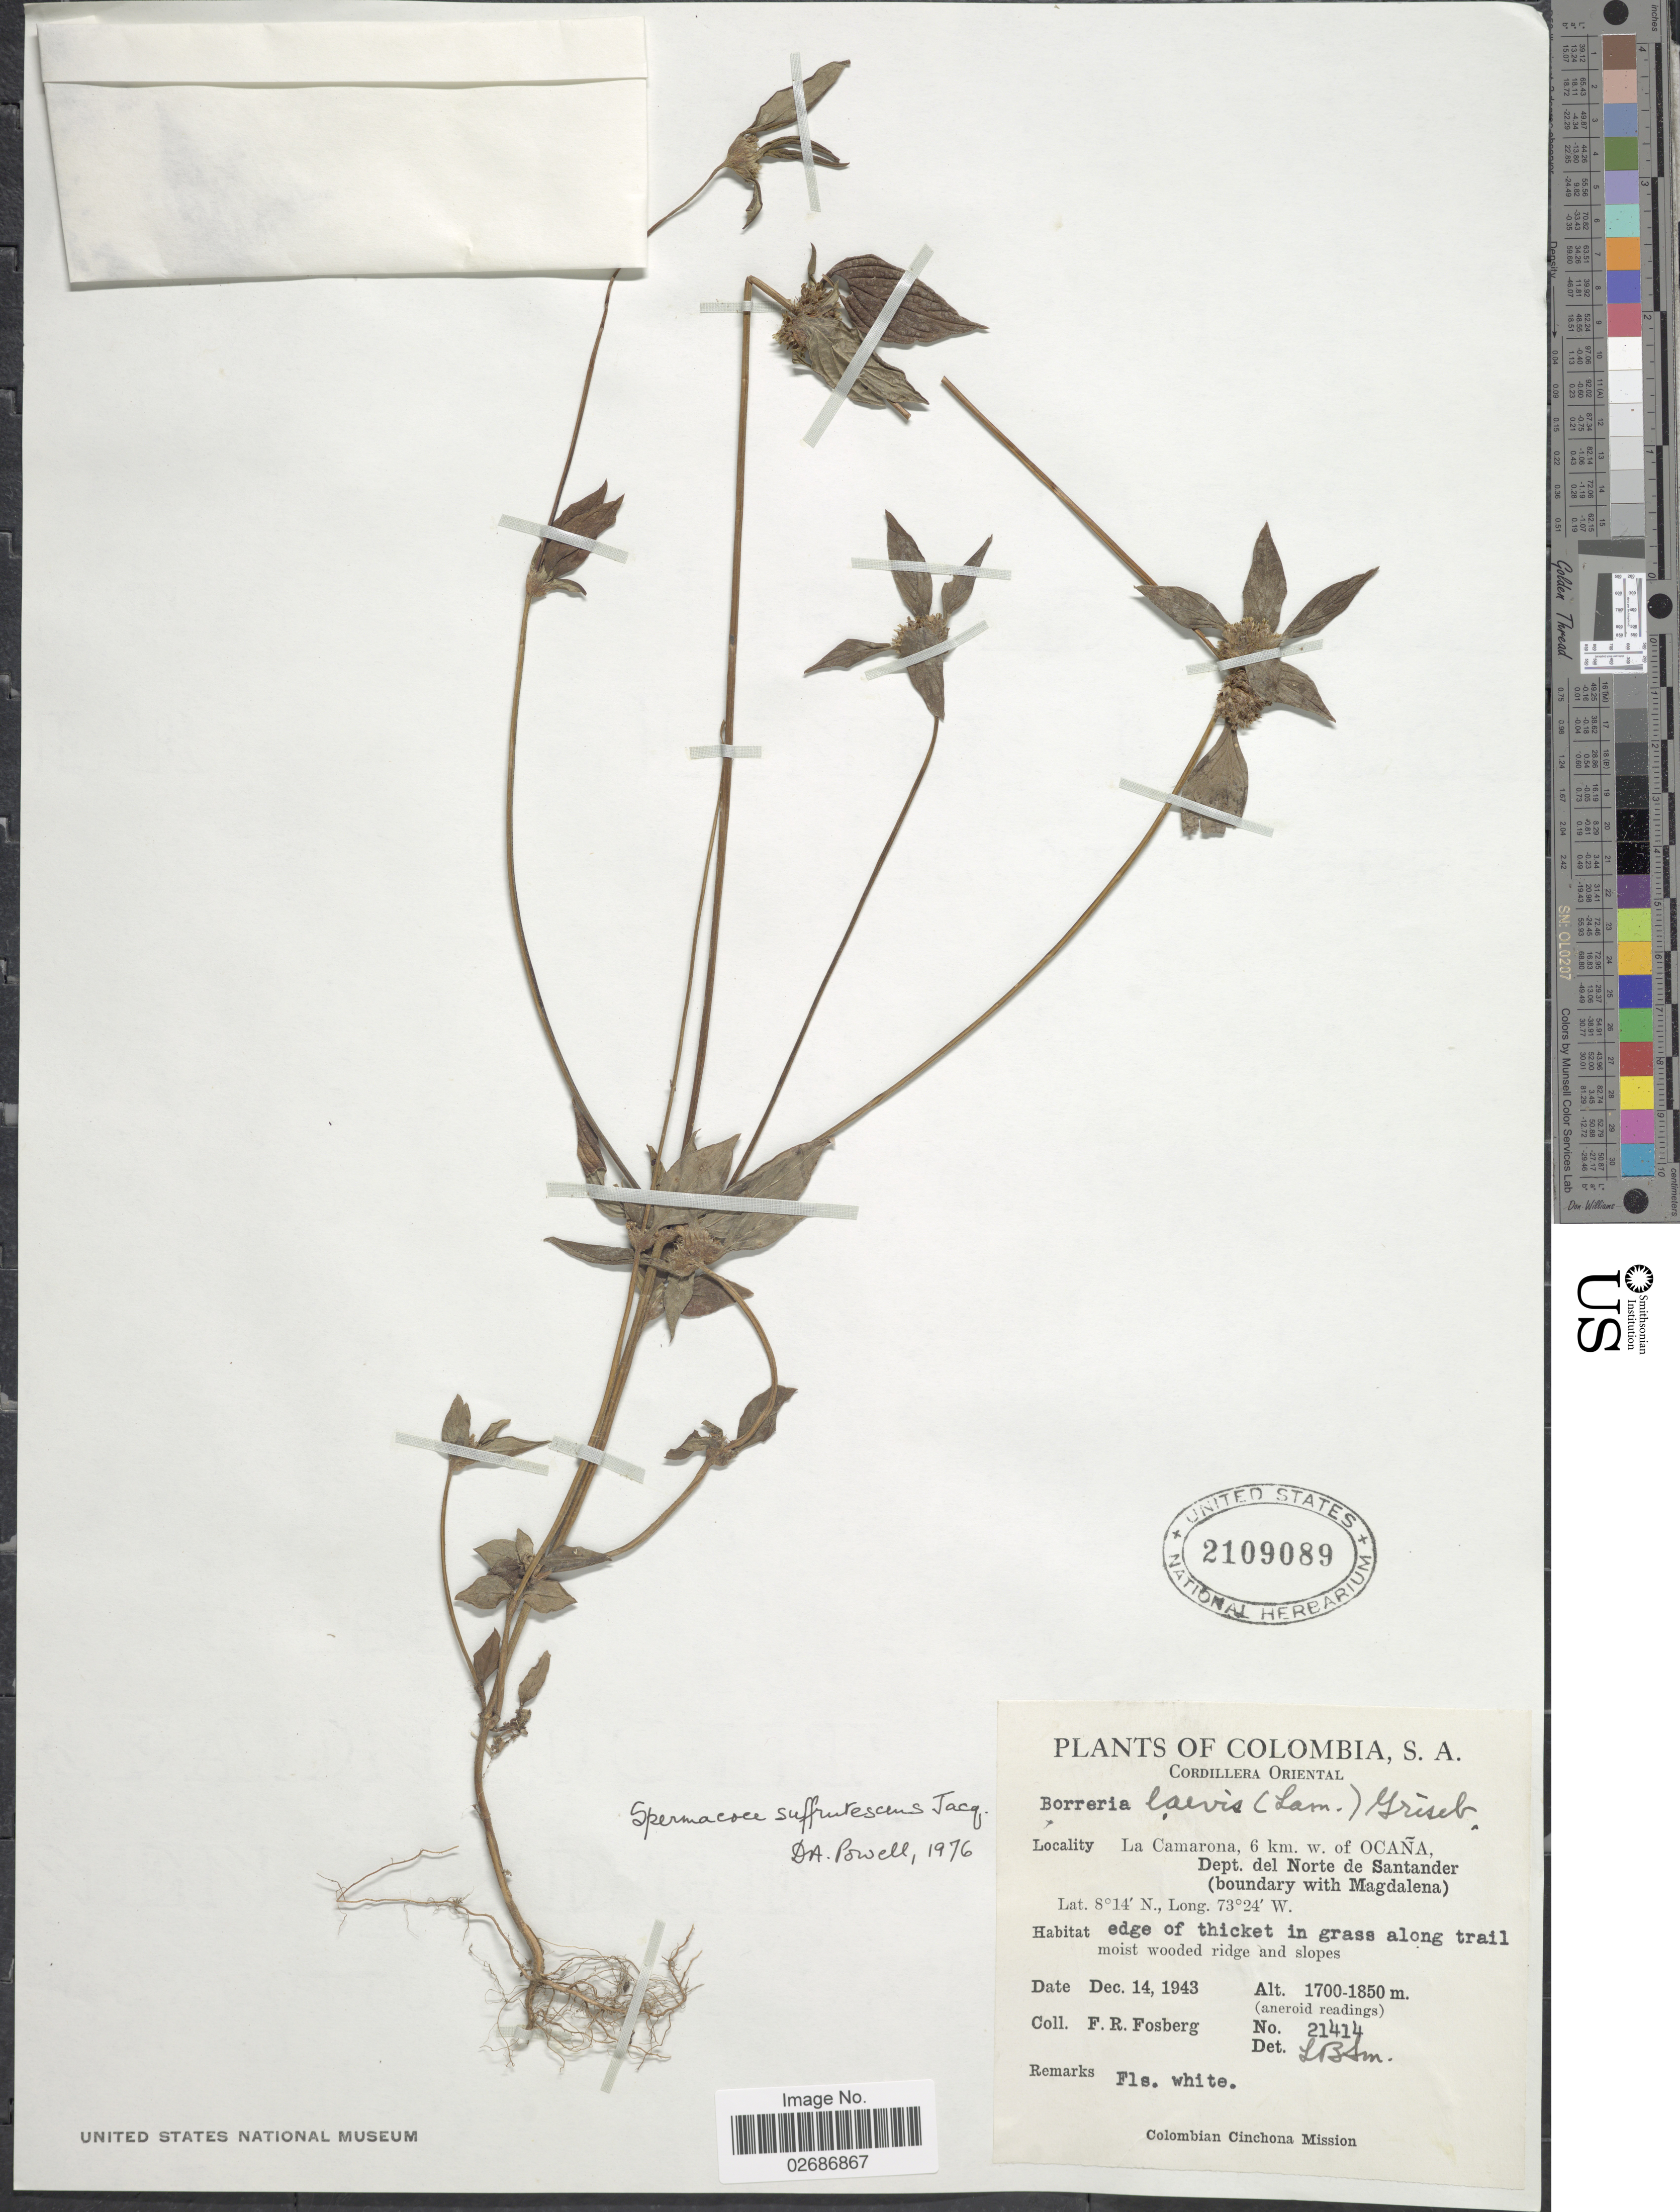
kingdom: Plantae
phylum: Tracheophyta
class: Magnoliopsida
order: Gentianales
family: Rubiaceae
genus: Borreria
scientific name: Borreria remota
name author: (Lam.) Bacigalupo & E.L. Cabral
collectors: F. R. Fosberg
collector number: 21414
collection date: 1943-12-14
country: Colombia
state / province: Norte de Santander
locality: Cordillera Oriental, La Camarona, 6 km. w. of Ocana, (boundary with Magdalena), edge of thicket in grass along trail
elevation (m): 1700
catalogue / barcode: US 2109089